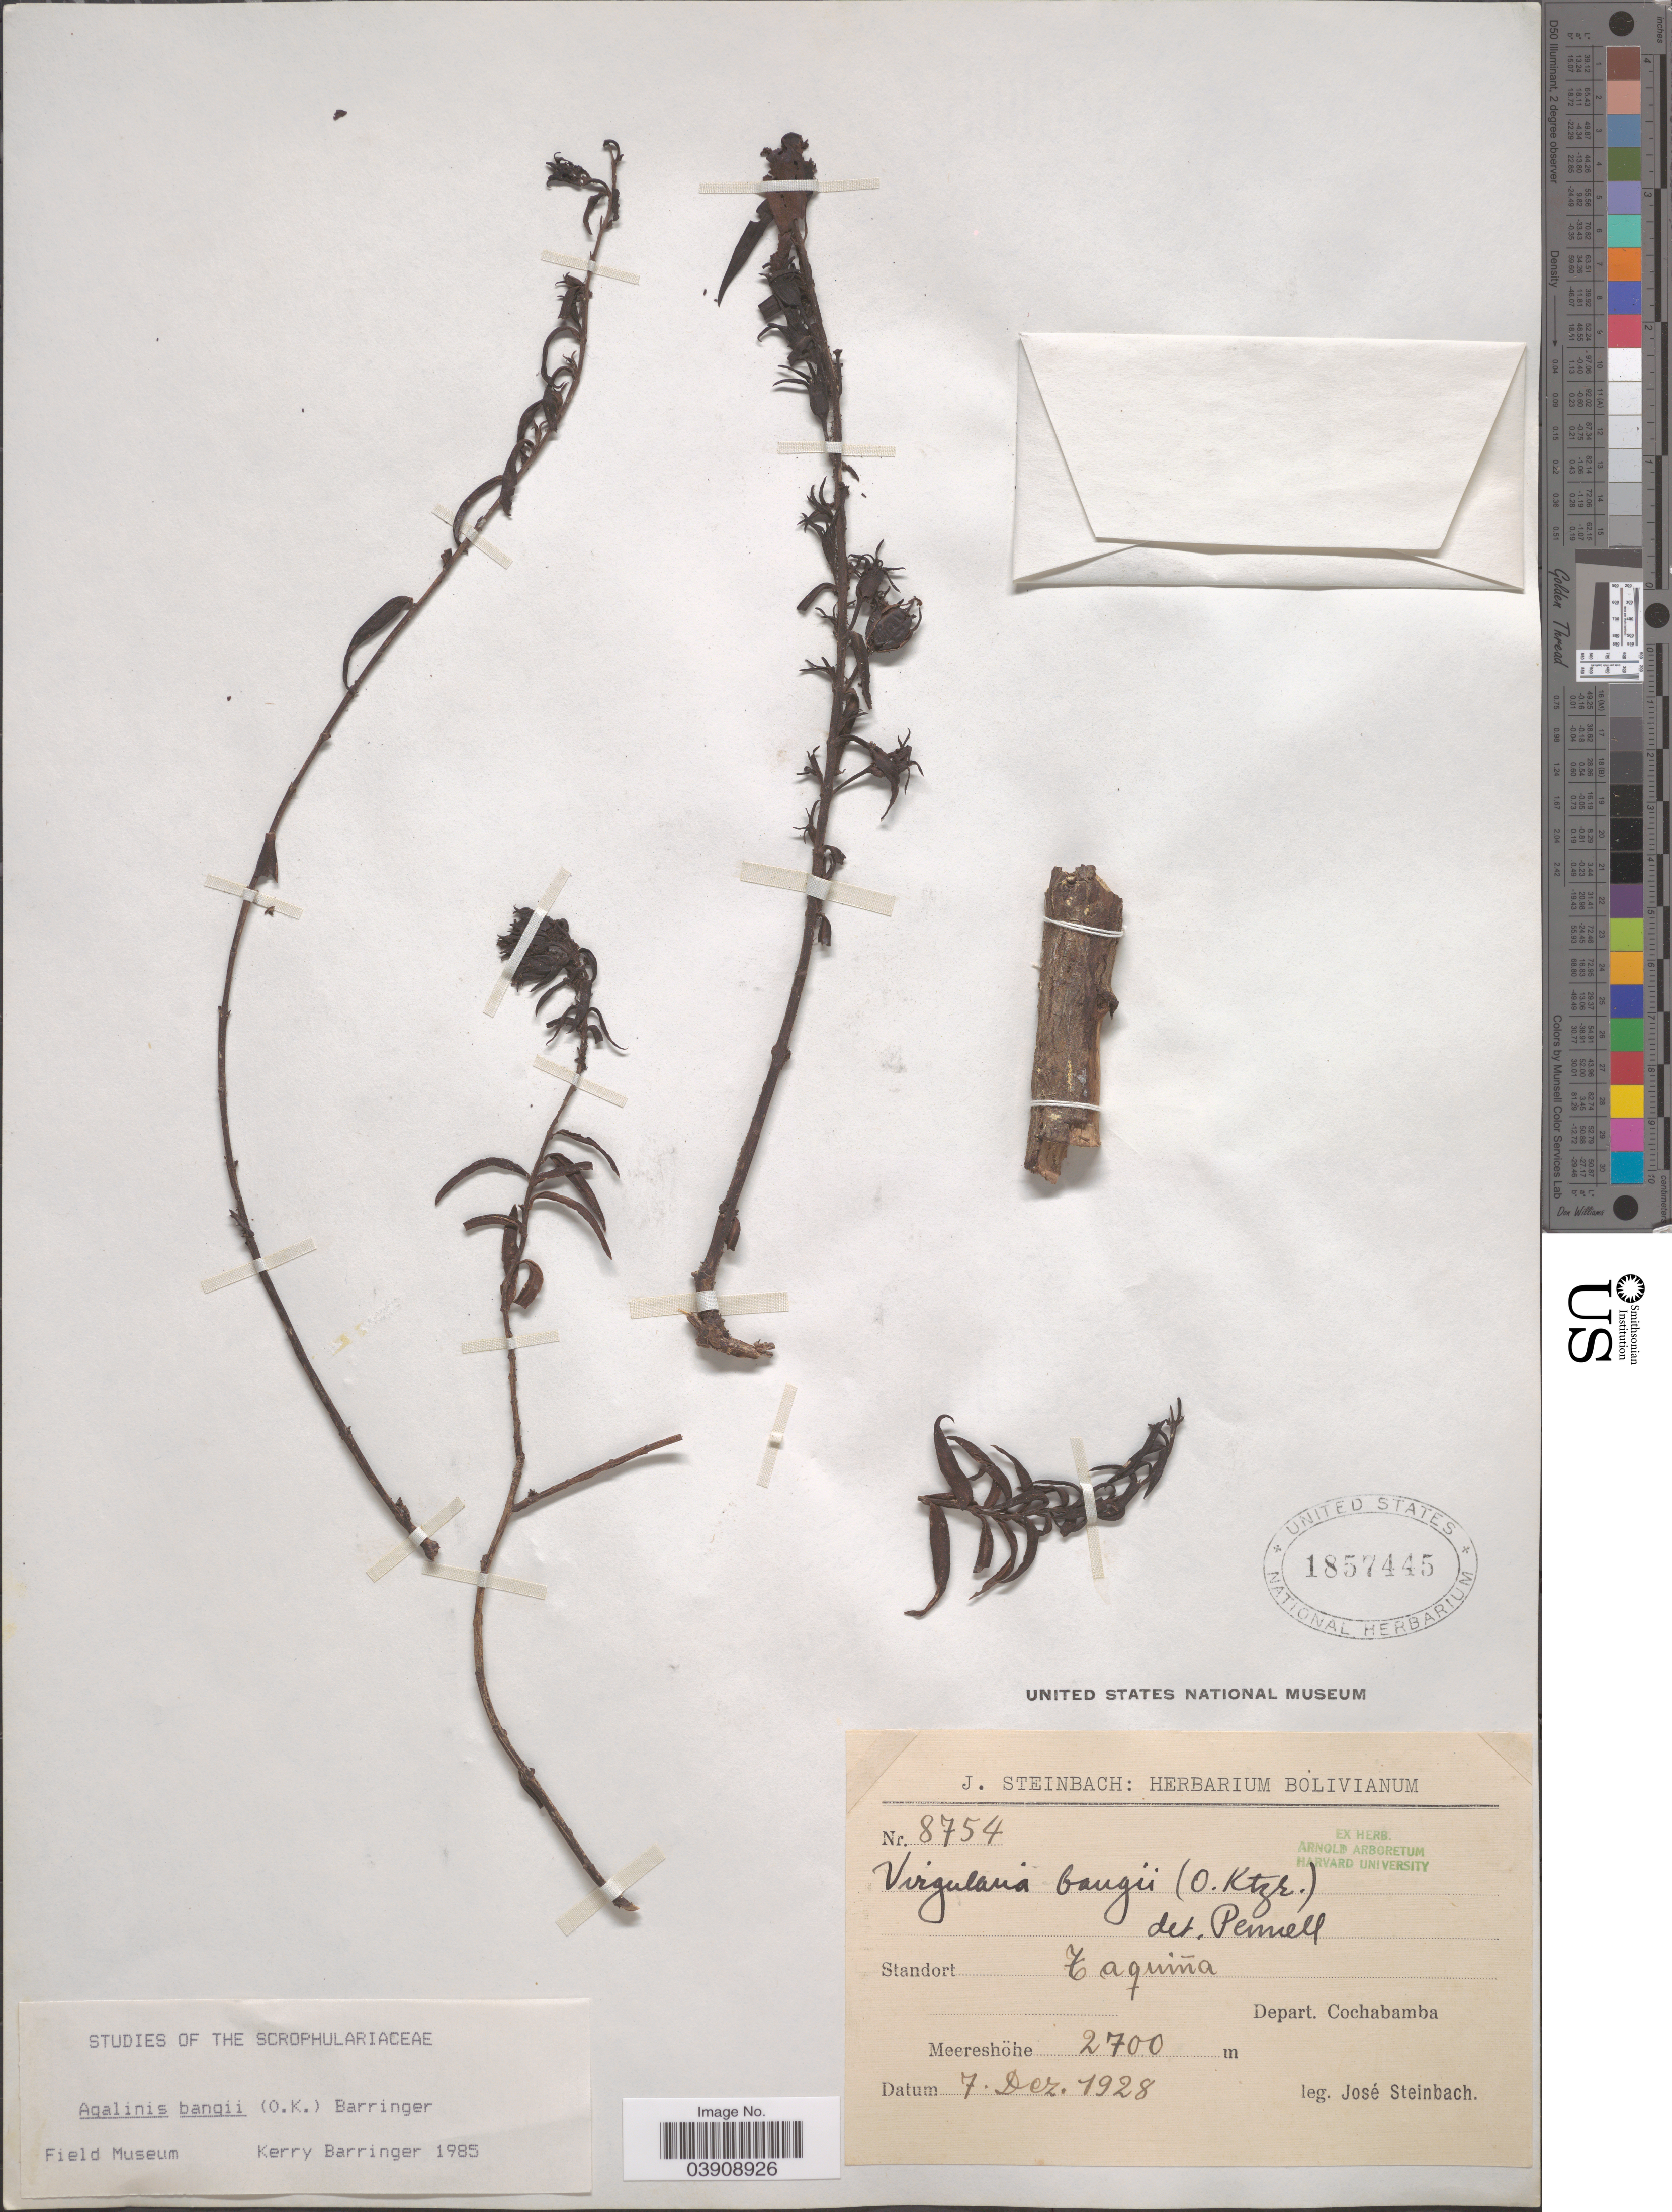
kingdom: Plantae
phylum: Tracheophyta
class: Magnoliopsida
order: Lamiales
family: Orobanchaceae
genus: Agalinis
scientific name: Agalinis bangii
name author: (Kuntze) Barringer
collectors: J. Steinbach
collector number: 8754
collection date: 1928-12-07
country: Bolivia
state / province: Cochabamba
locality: Standort Taquiña. Depart. Cochabamba.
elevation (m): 2700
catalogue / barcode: US 1857445